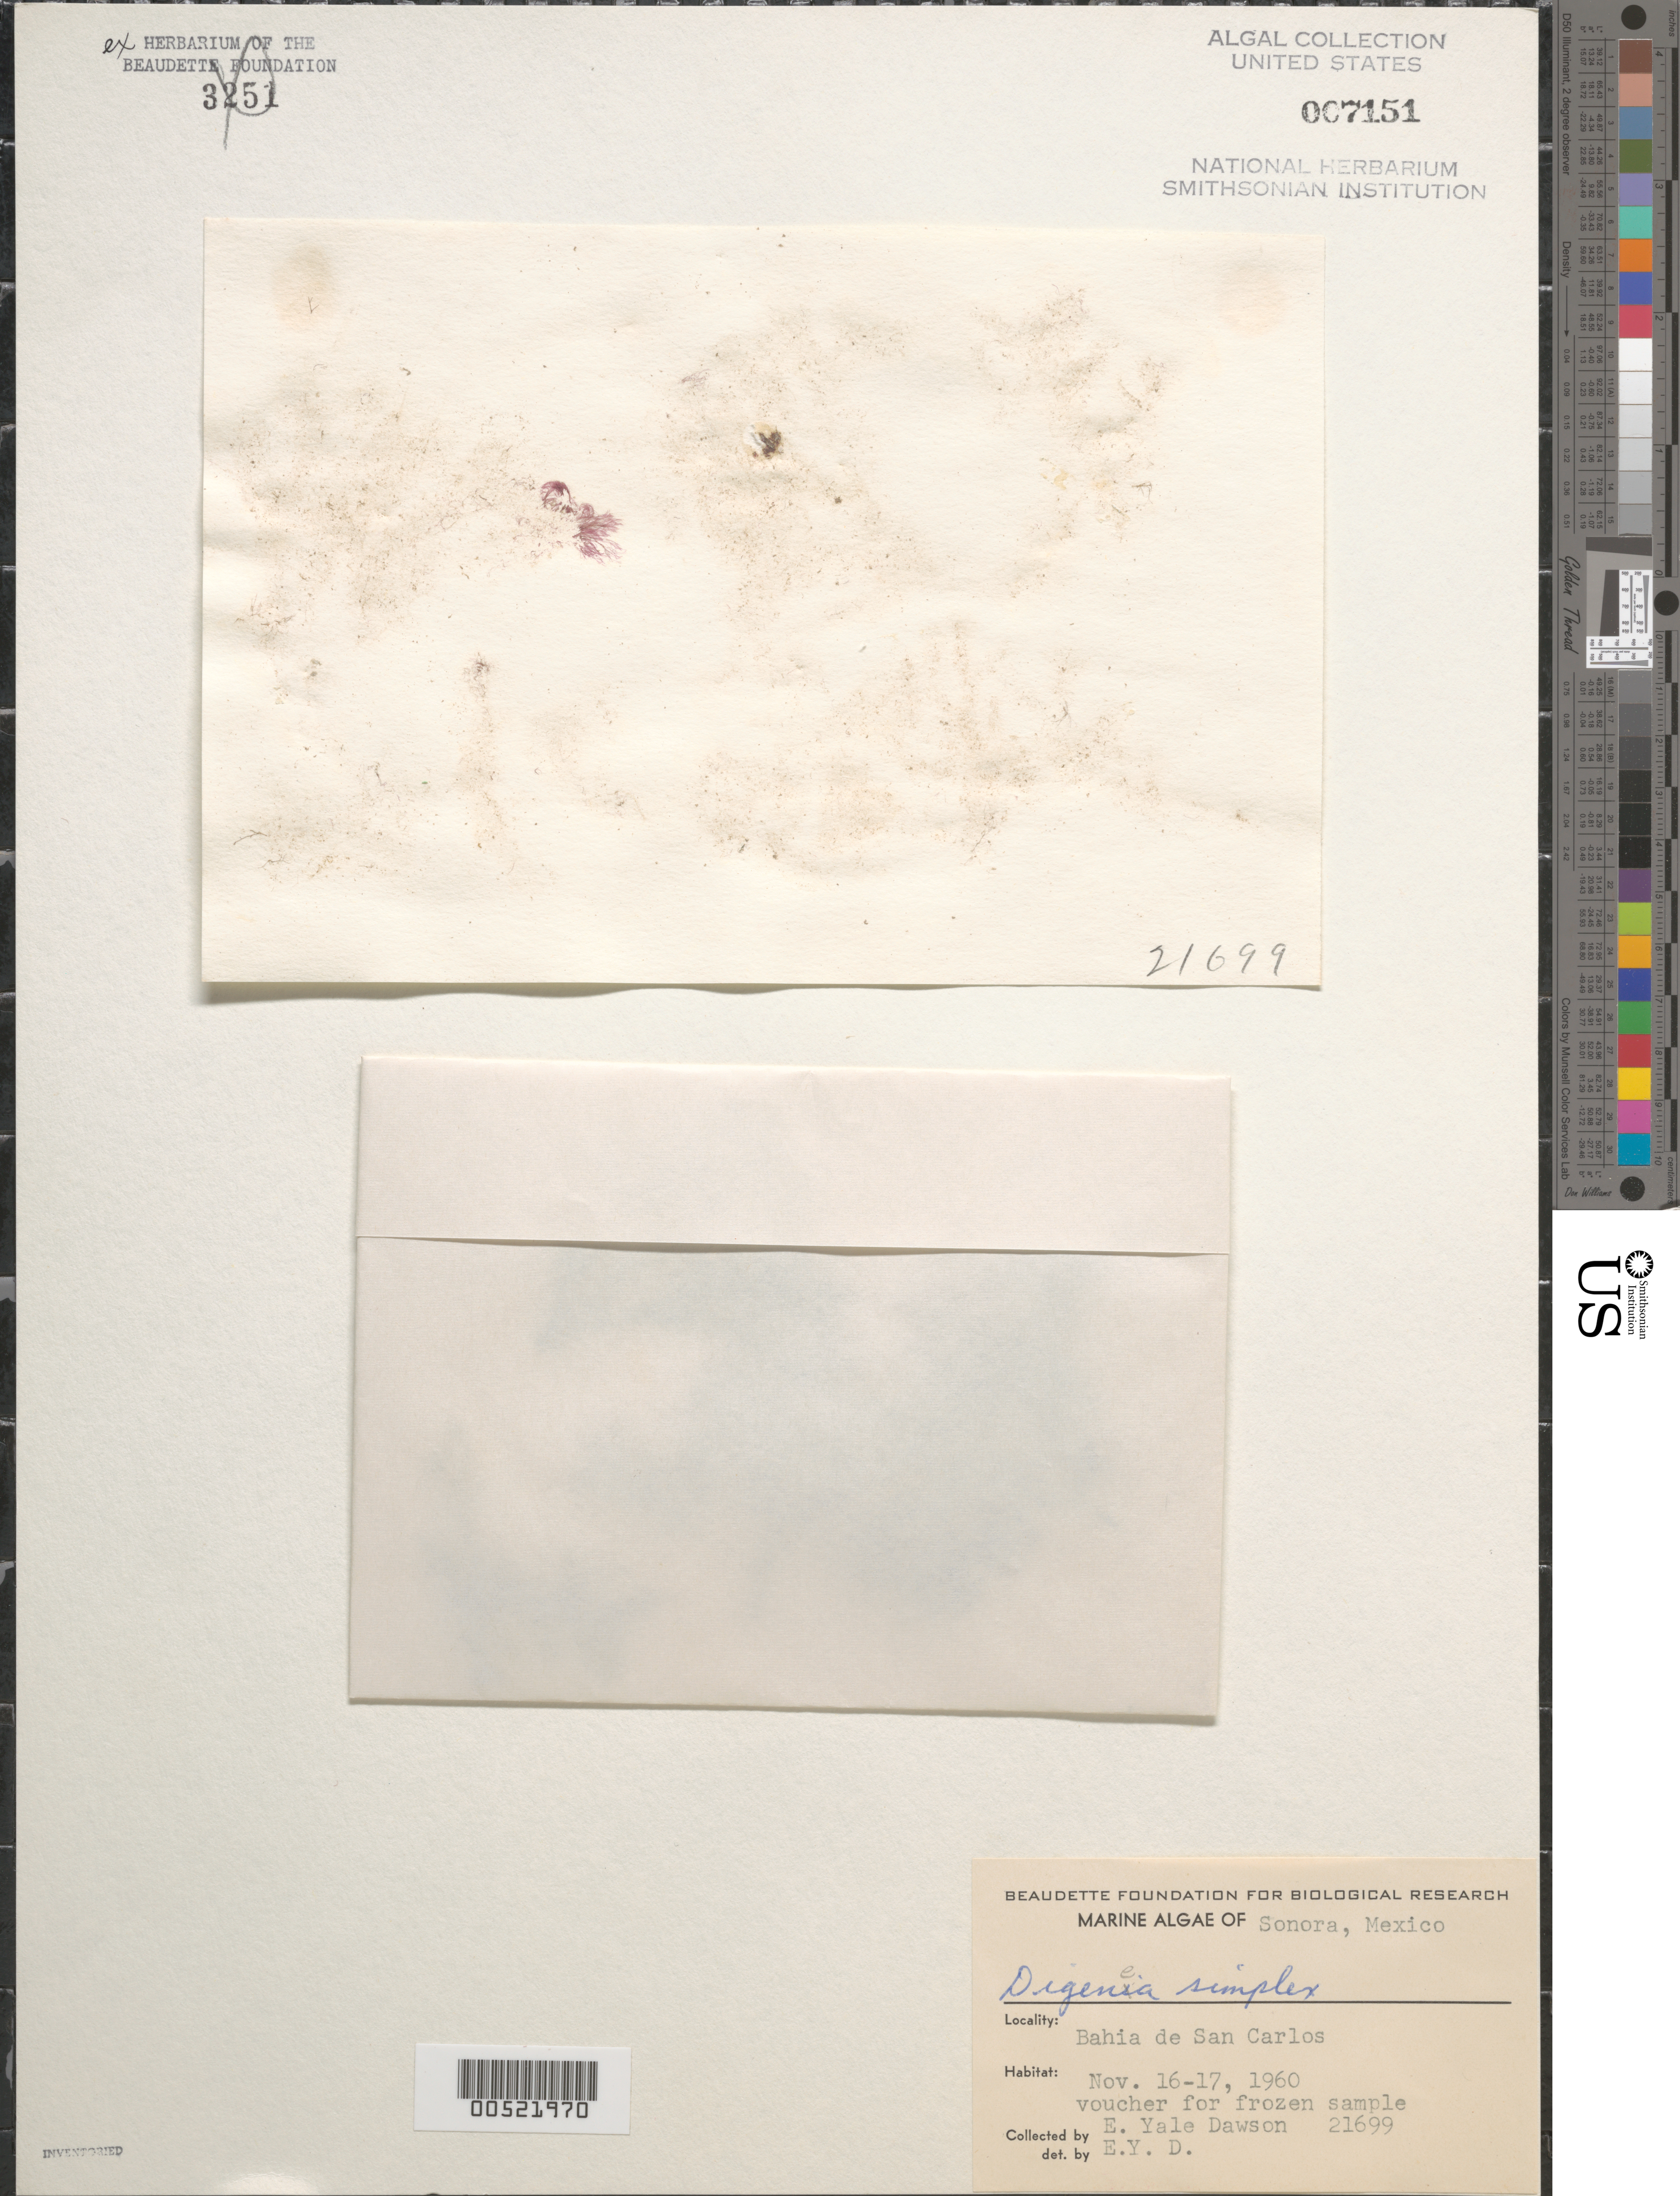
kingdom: Plantae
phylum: Rhodophyta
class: Florideophyceae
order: Ceramiales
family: Rhodomelaceae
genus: Digenea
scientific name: Digenea simplex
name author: (Wulfen) C. Agardh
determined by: Dawson, E. Y.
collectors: E. Y. Dawson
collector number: EYD 21699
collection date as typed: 16 Nov 1960 TO 17 Nov 1960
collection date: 1960-11-16/1960-11-17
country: Mexico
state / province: Sonora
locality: Bahia de San Carlos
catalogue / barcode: US 7151